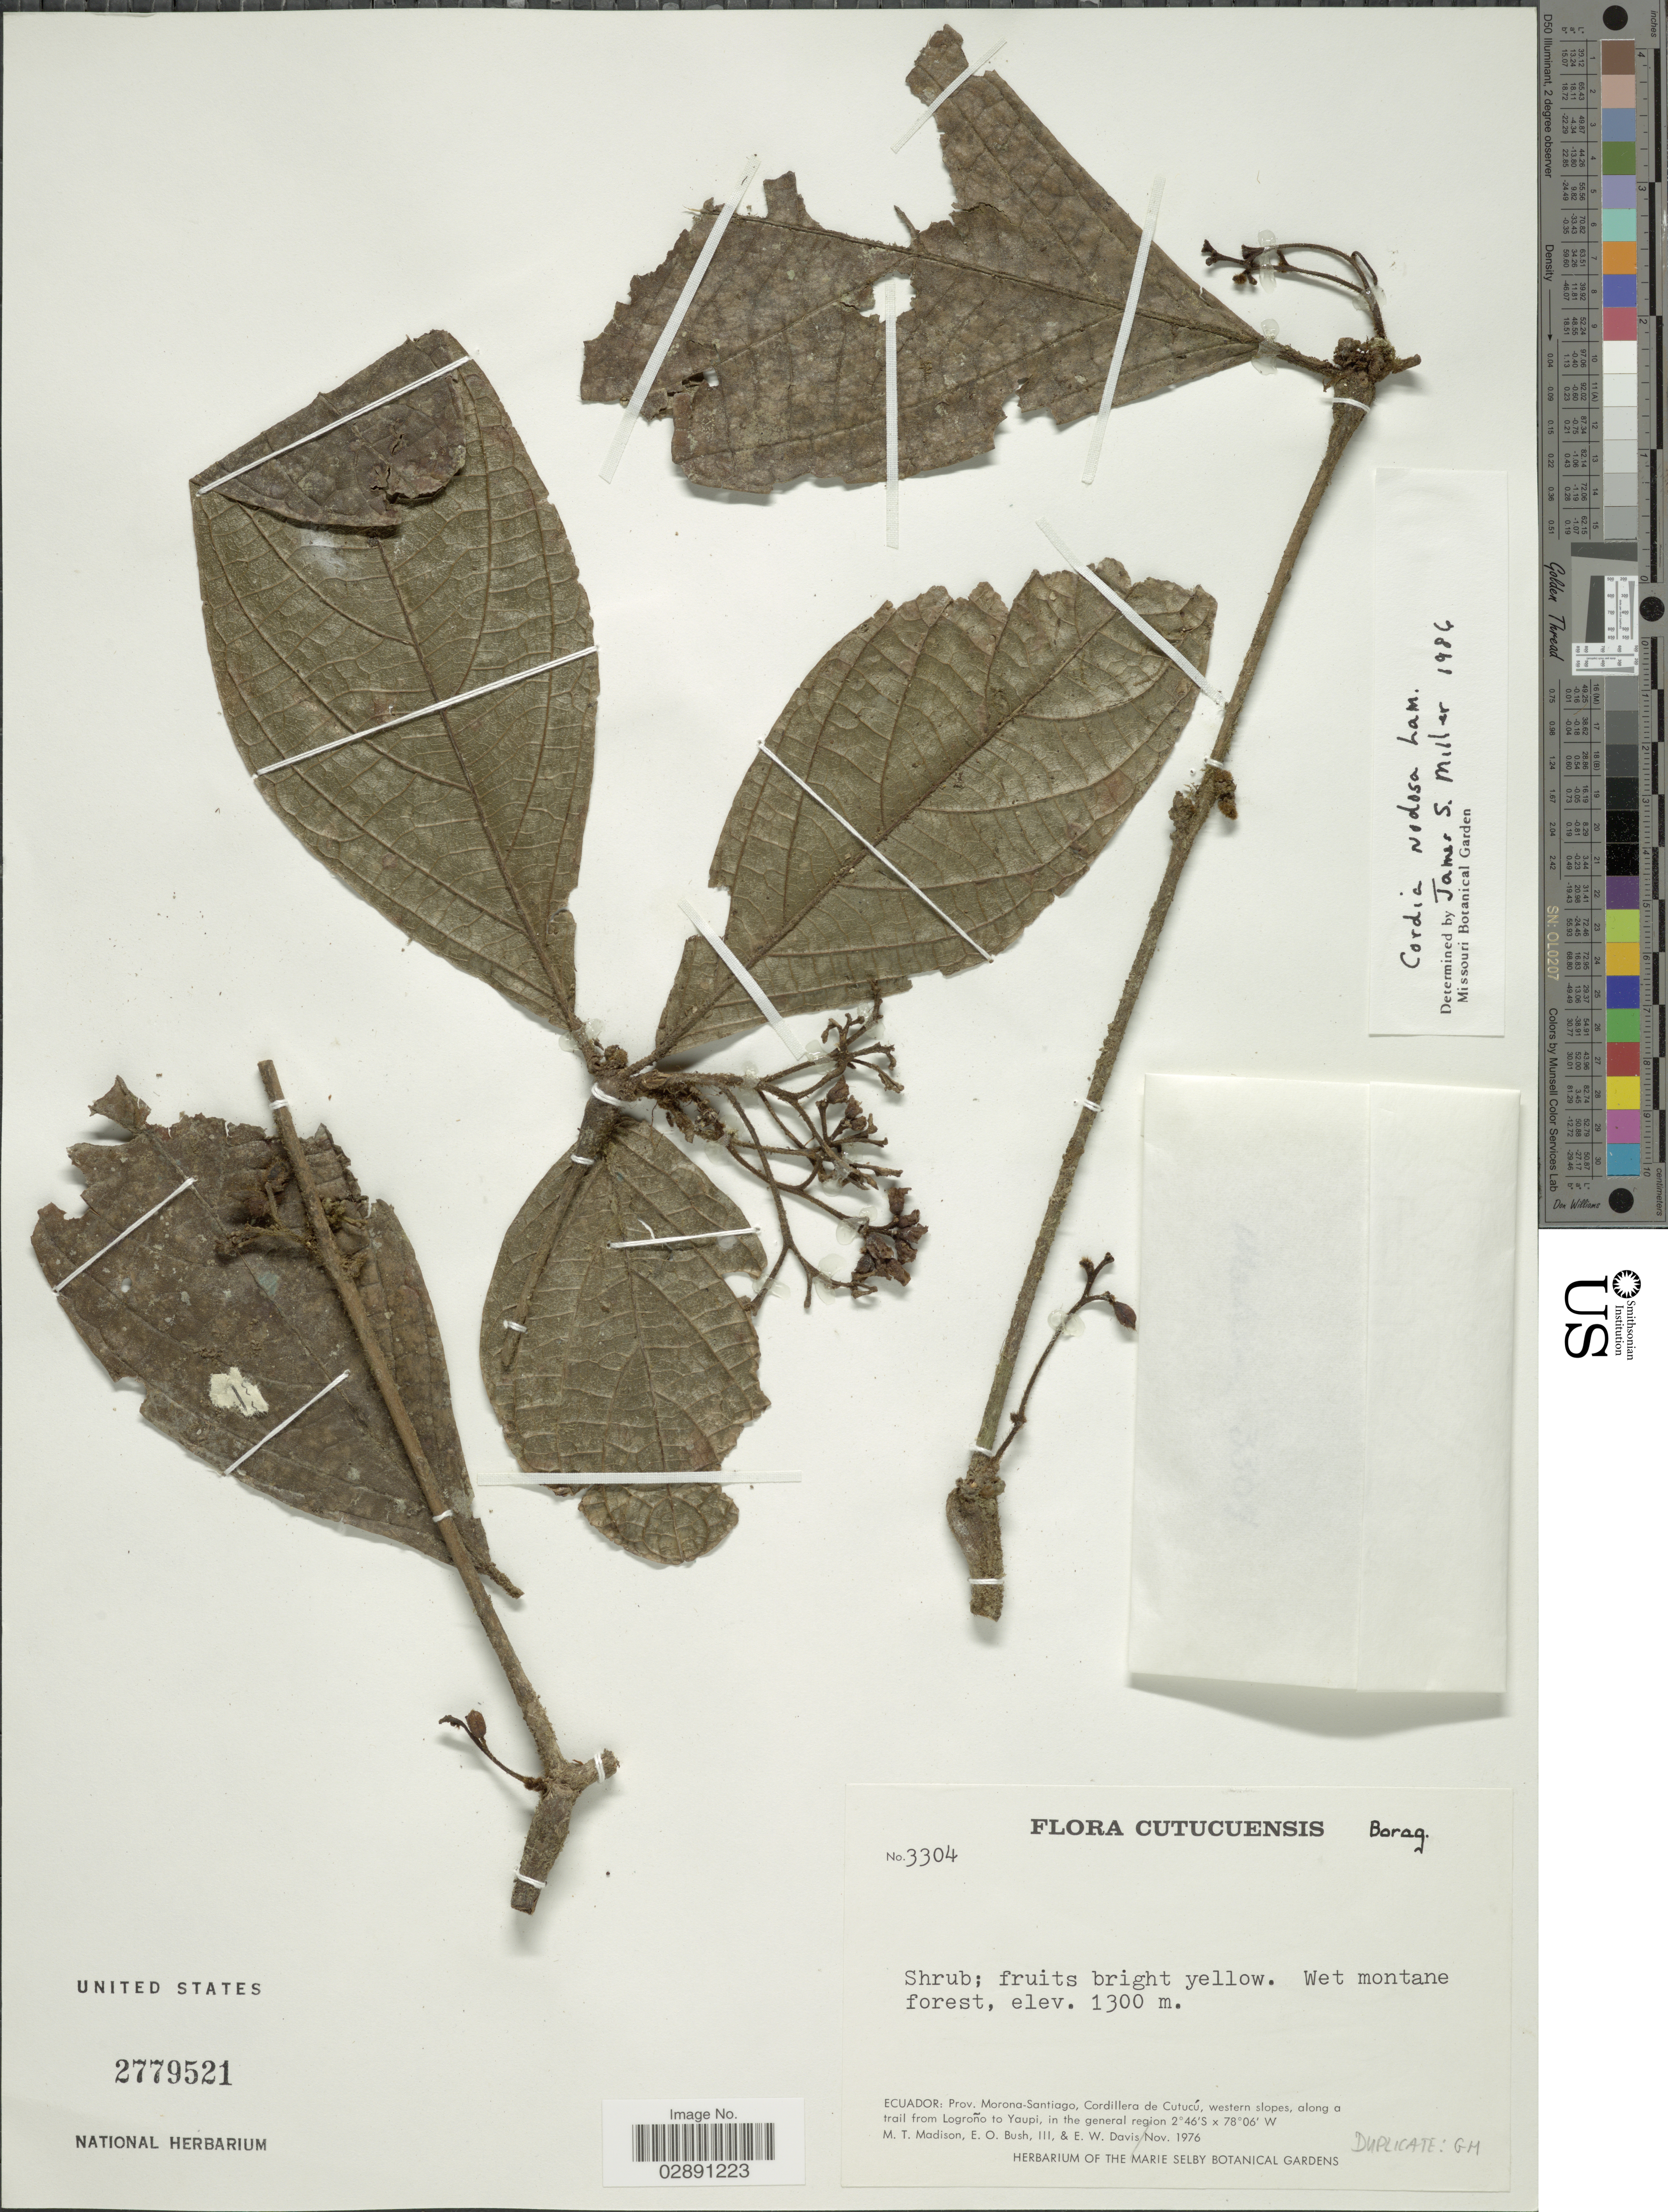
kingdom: Plantae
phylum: Tracheophyta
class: Magnoliopsida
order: Boraginales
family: Cordiaceae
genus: Cordia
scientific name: Cordia nodosa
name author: Lam.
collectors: M. T. Madison, E. O. Bush & E. W. Davis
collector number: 3304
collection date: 1976-11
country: Ecuador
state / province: Morona-Santiago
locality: Cordillera de Cutucú, western slopes, along a trail from Logroño to Yaupi, in the general region.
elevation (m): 1300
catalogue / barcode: US 2779521